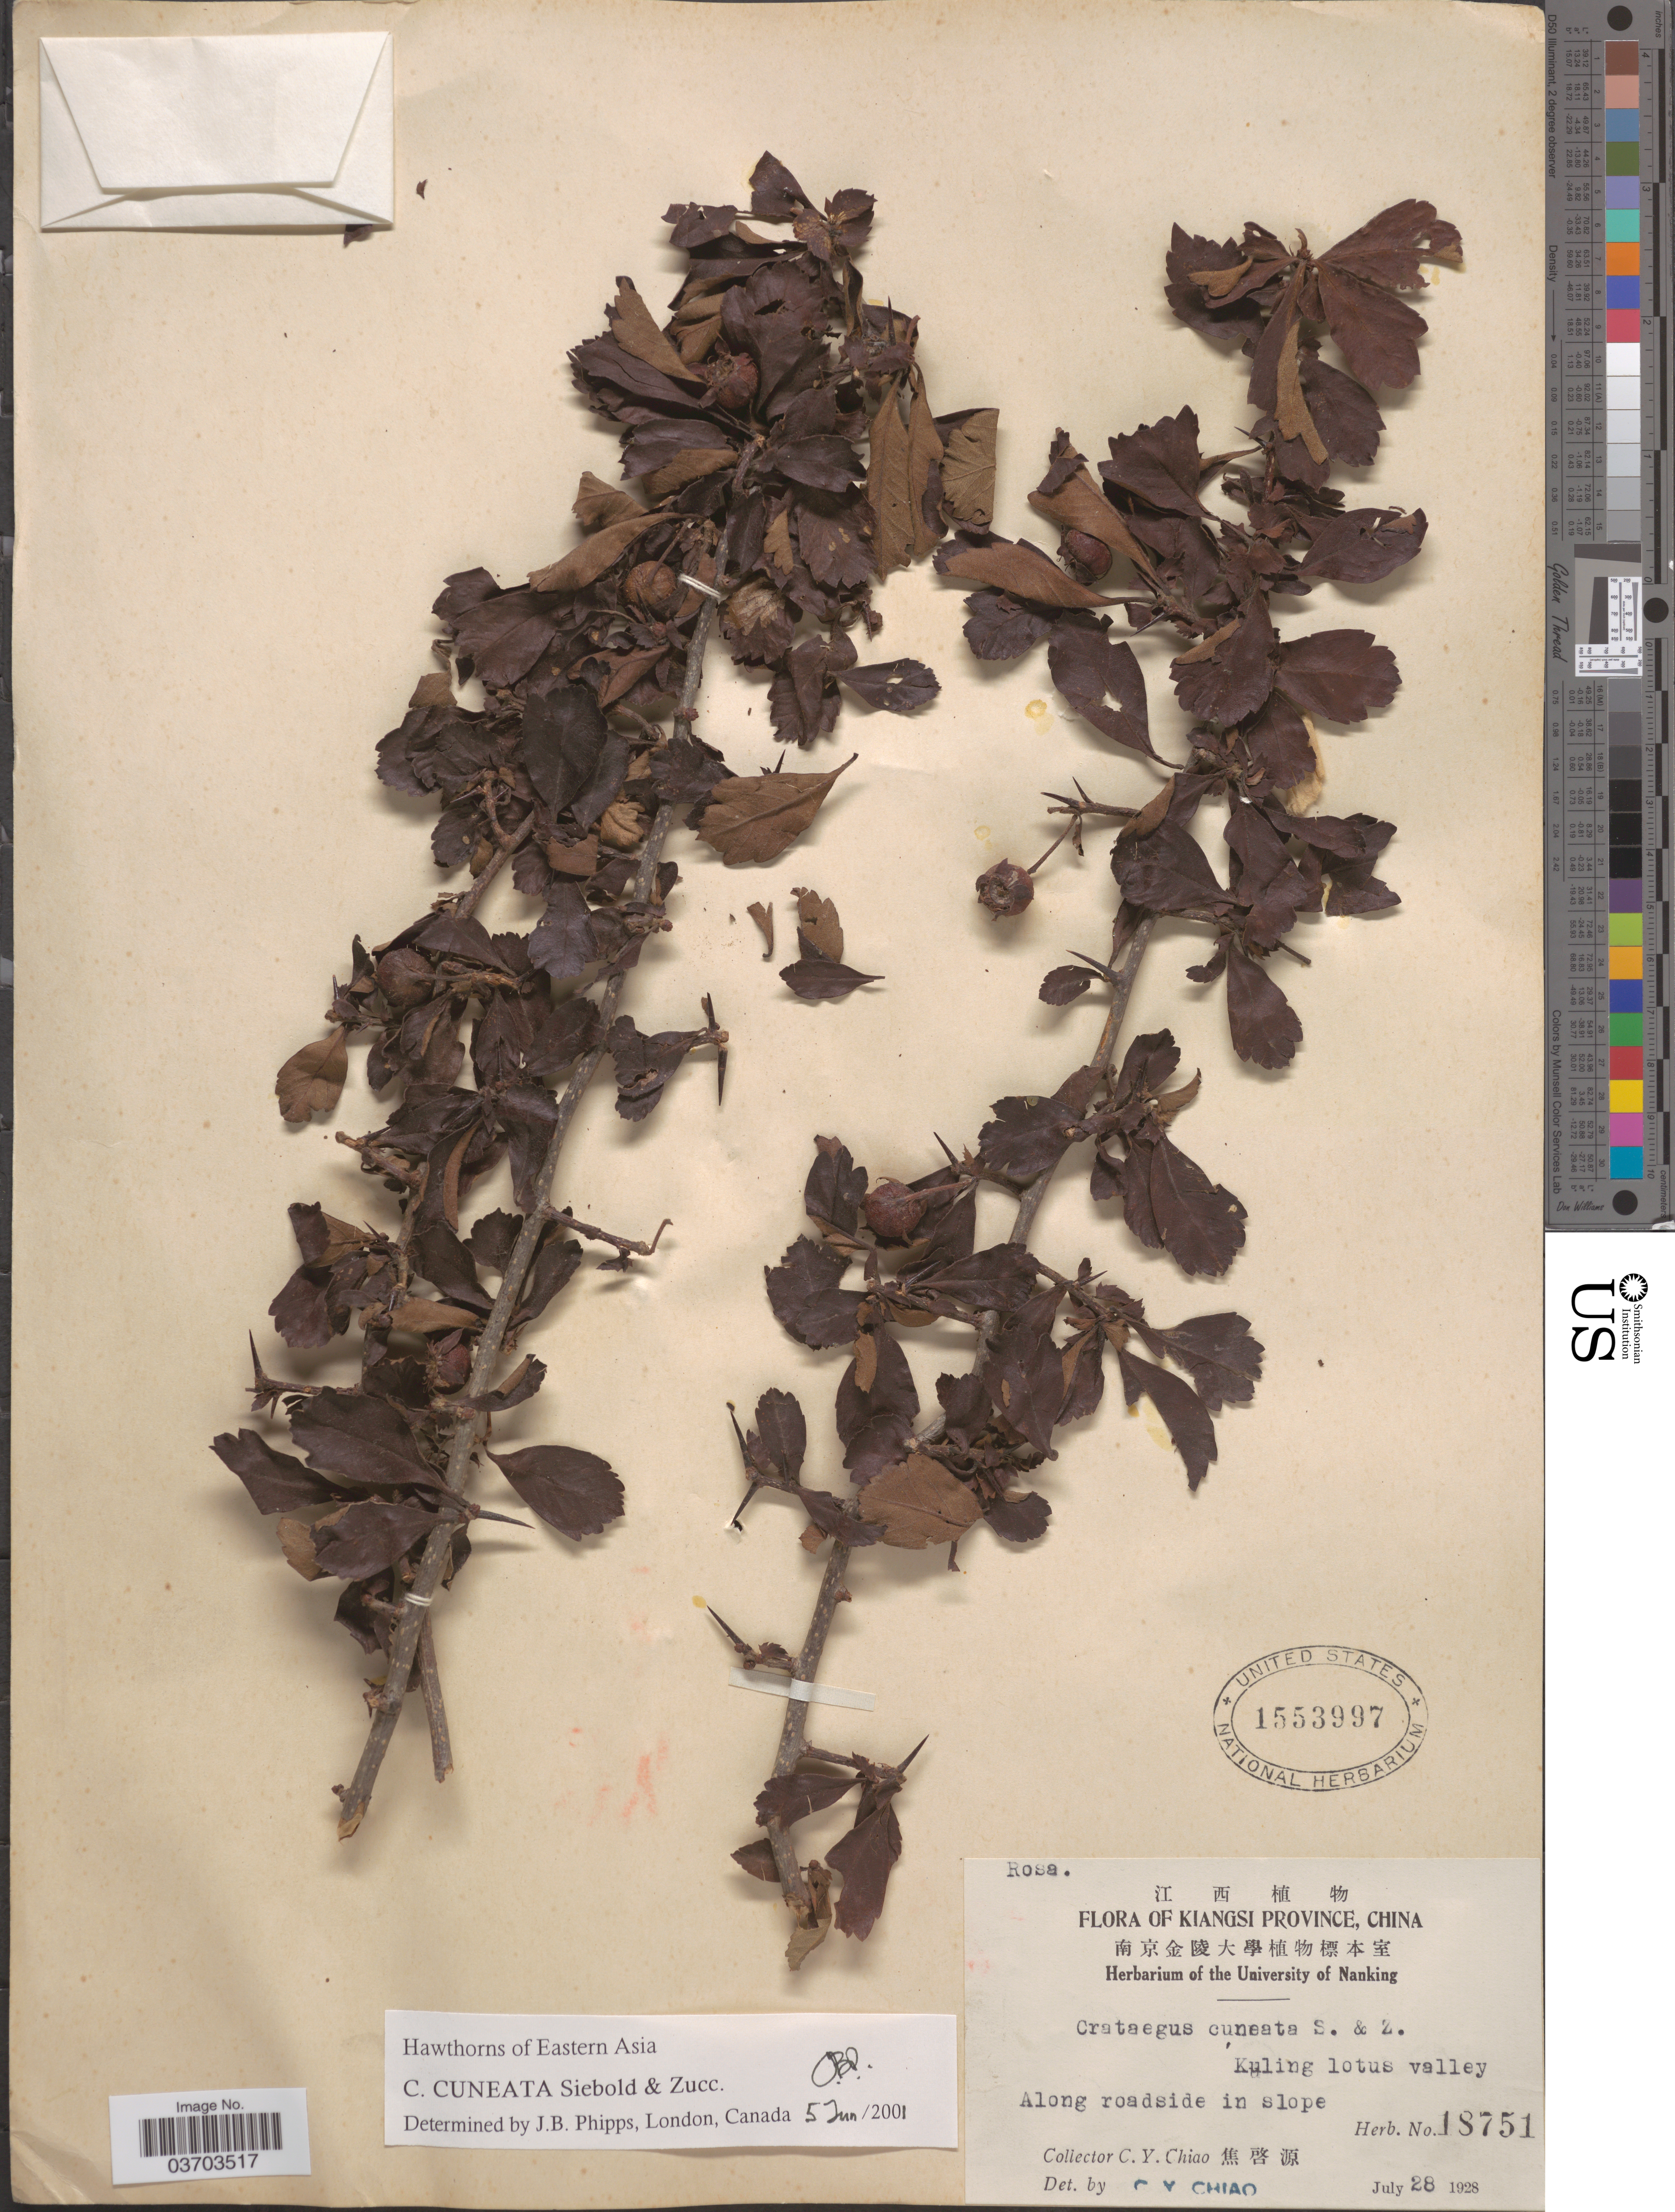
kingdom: Plantae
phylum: Tracheophyta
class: Magnoliopsida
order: Rosales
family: Rosaceae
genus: Crataegus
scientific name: Crataegus cuneata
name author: Siebold & Zucc.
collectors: C. Y. Chiao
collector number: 18751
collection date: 1928-07-28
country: China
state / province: Jiangxi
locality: Kiangsi Province. Kuling lotus valley. Along roadside in slope.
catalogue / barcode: US 1553997